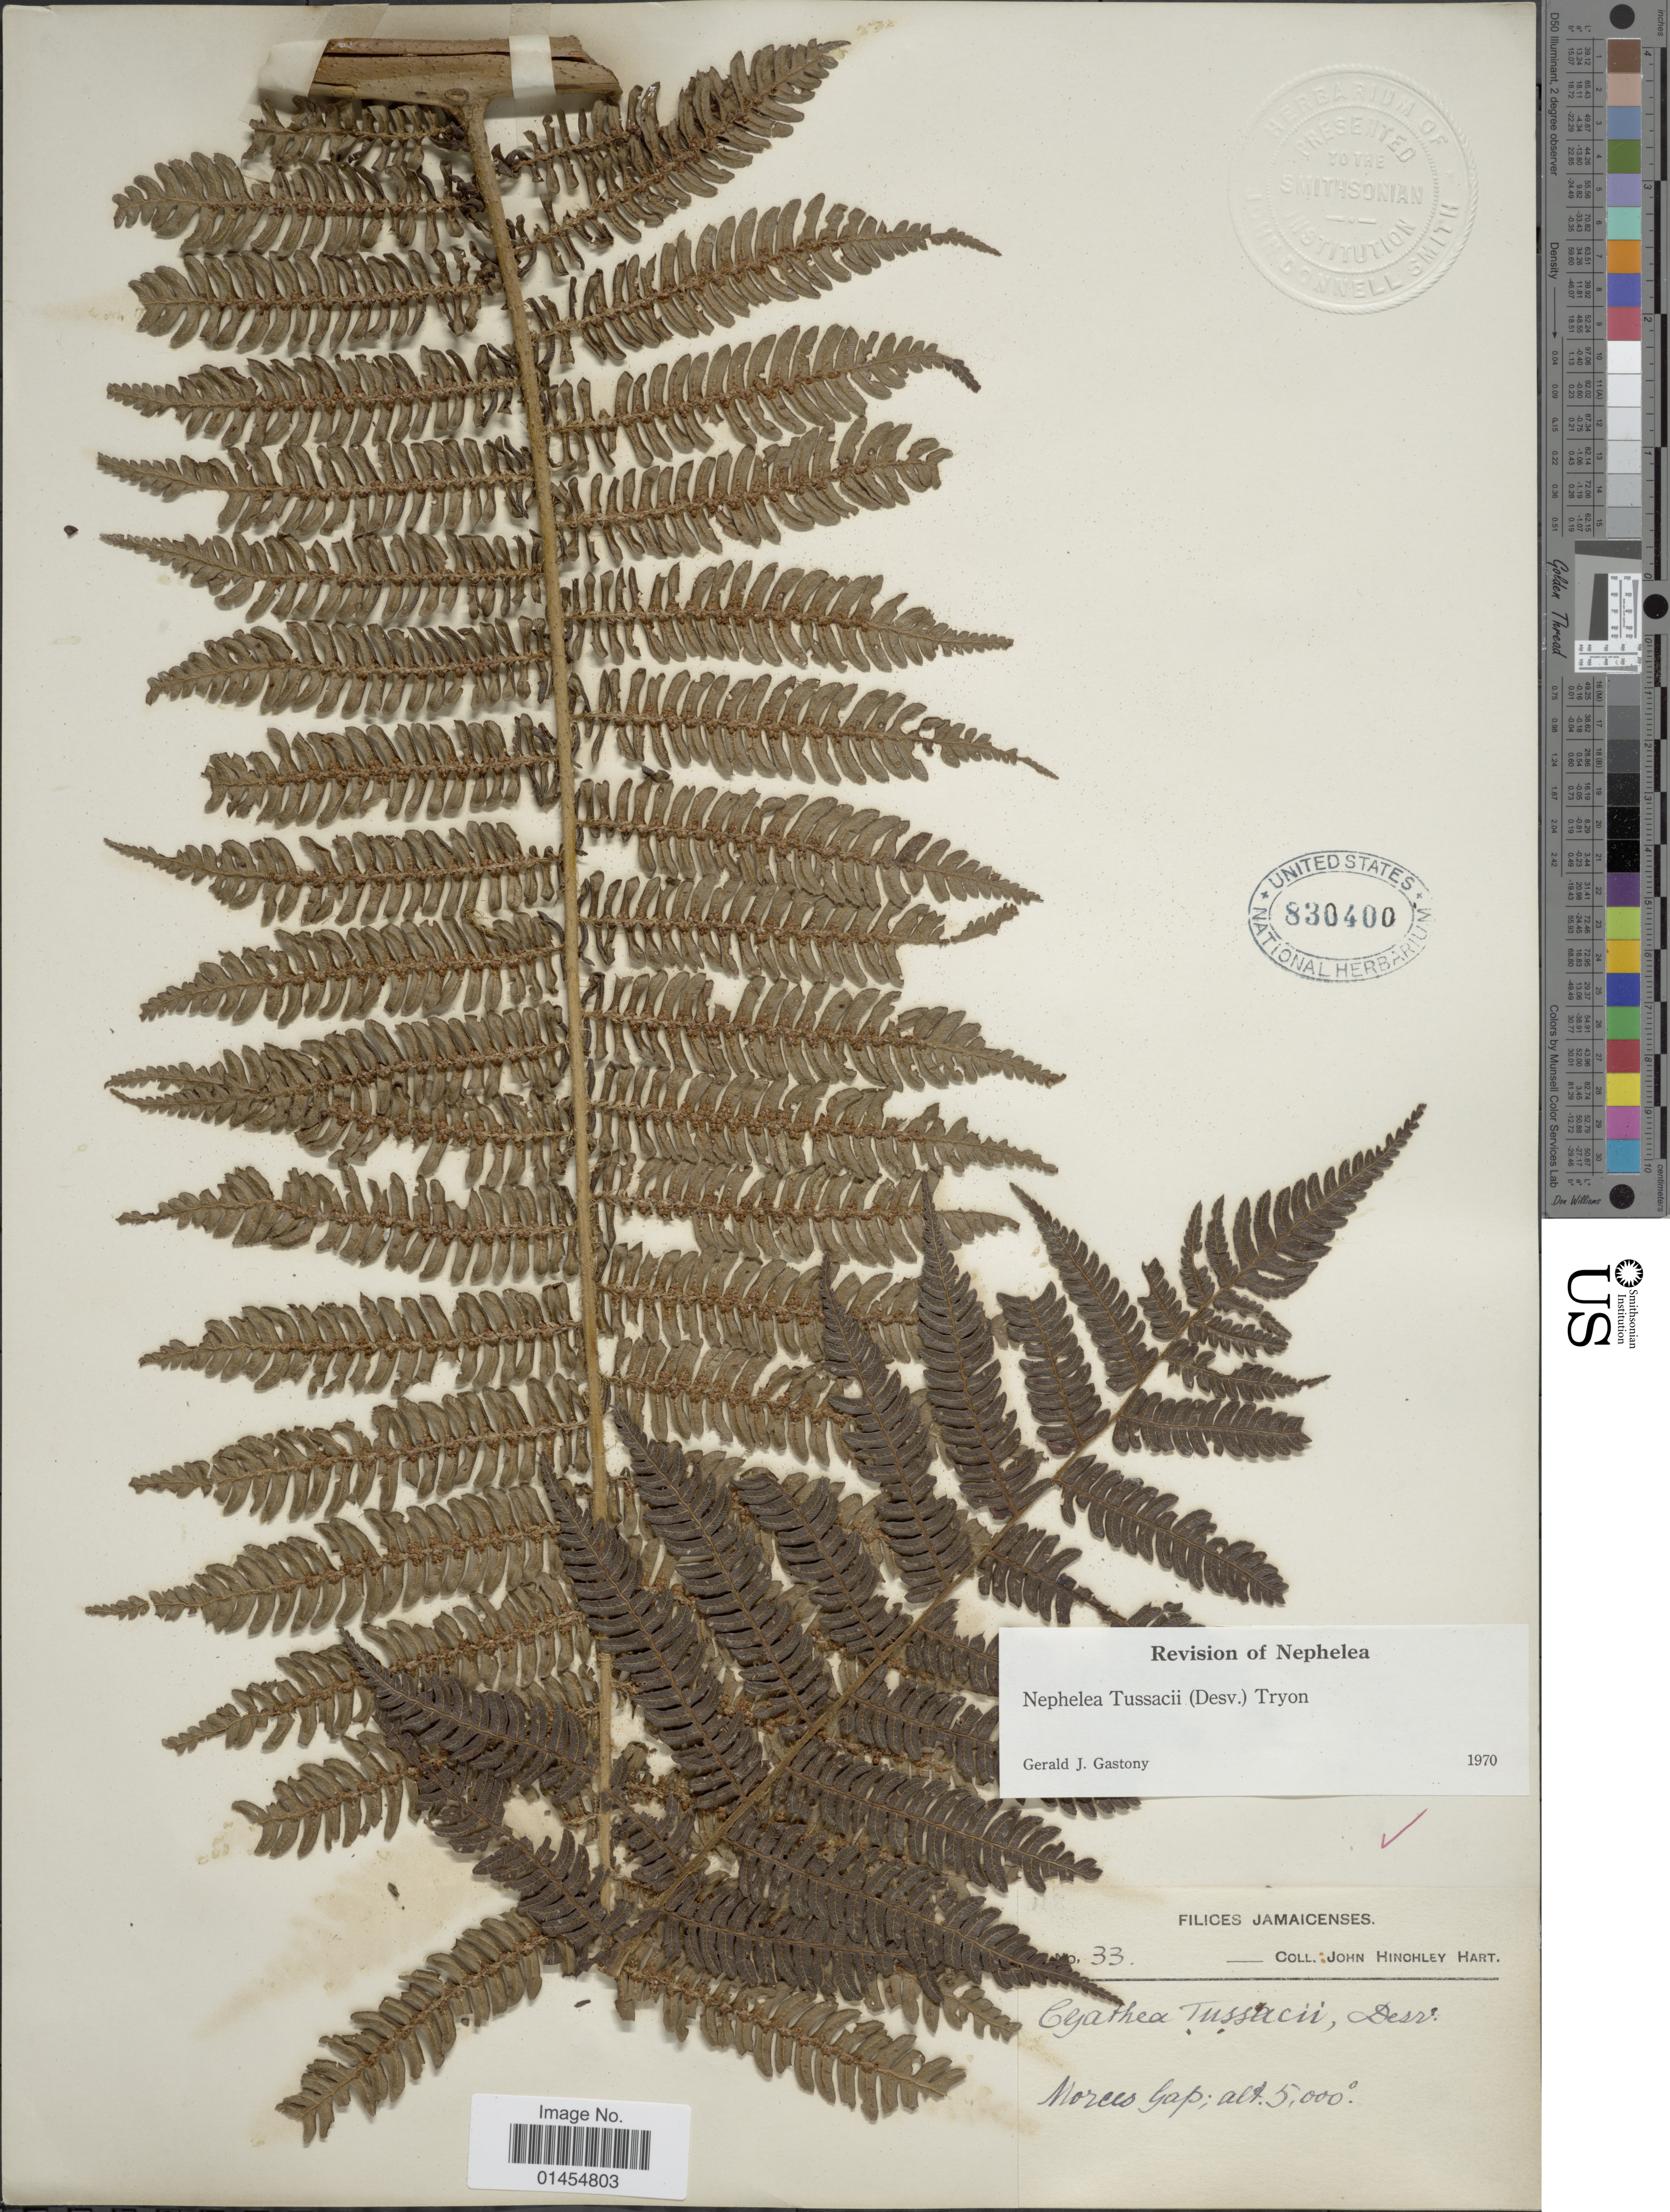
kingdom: Plantae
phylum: Tracheophyta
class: Polypodiopsida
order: Cyatheales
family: Cyatheaceae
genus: Alsophila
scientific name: Alsophila tussacii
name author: (Desv.) D.S. Conant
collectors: J. H. Hart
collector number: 33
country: Jamaica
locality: Morces Gap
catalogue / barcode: US 830400